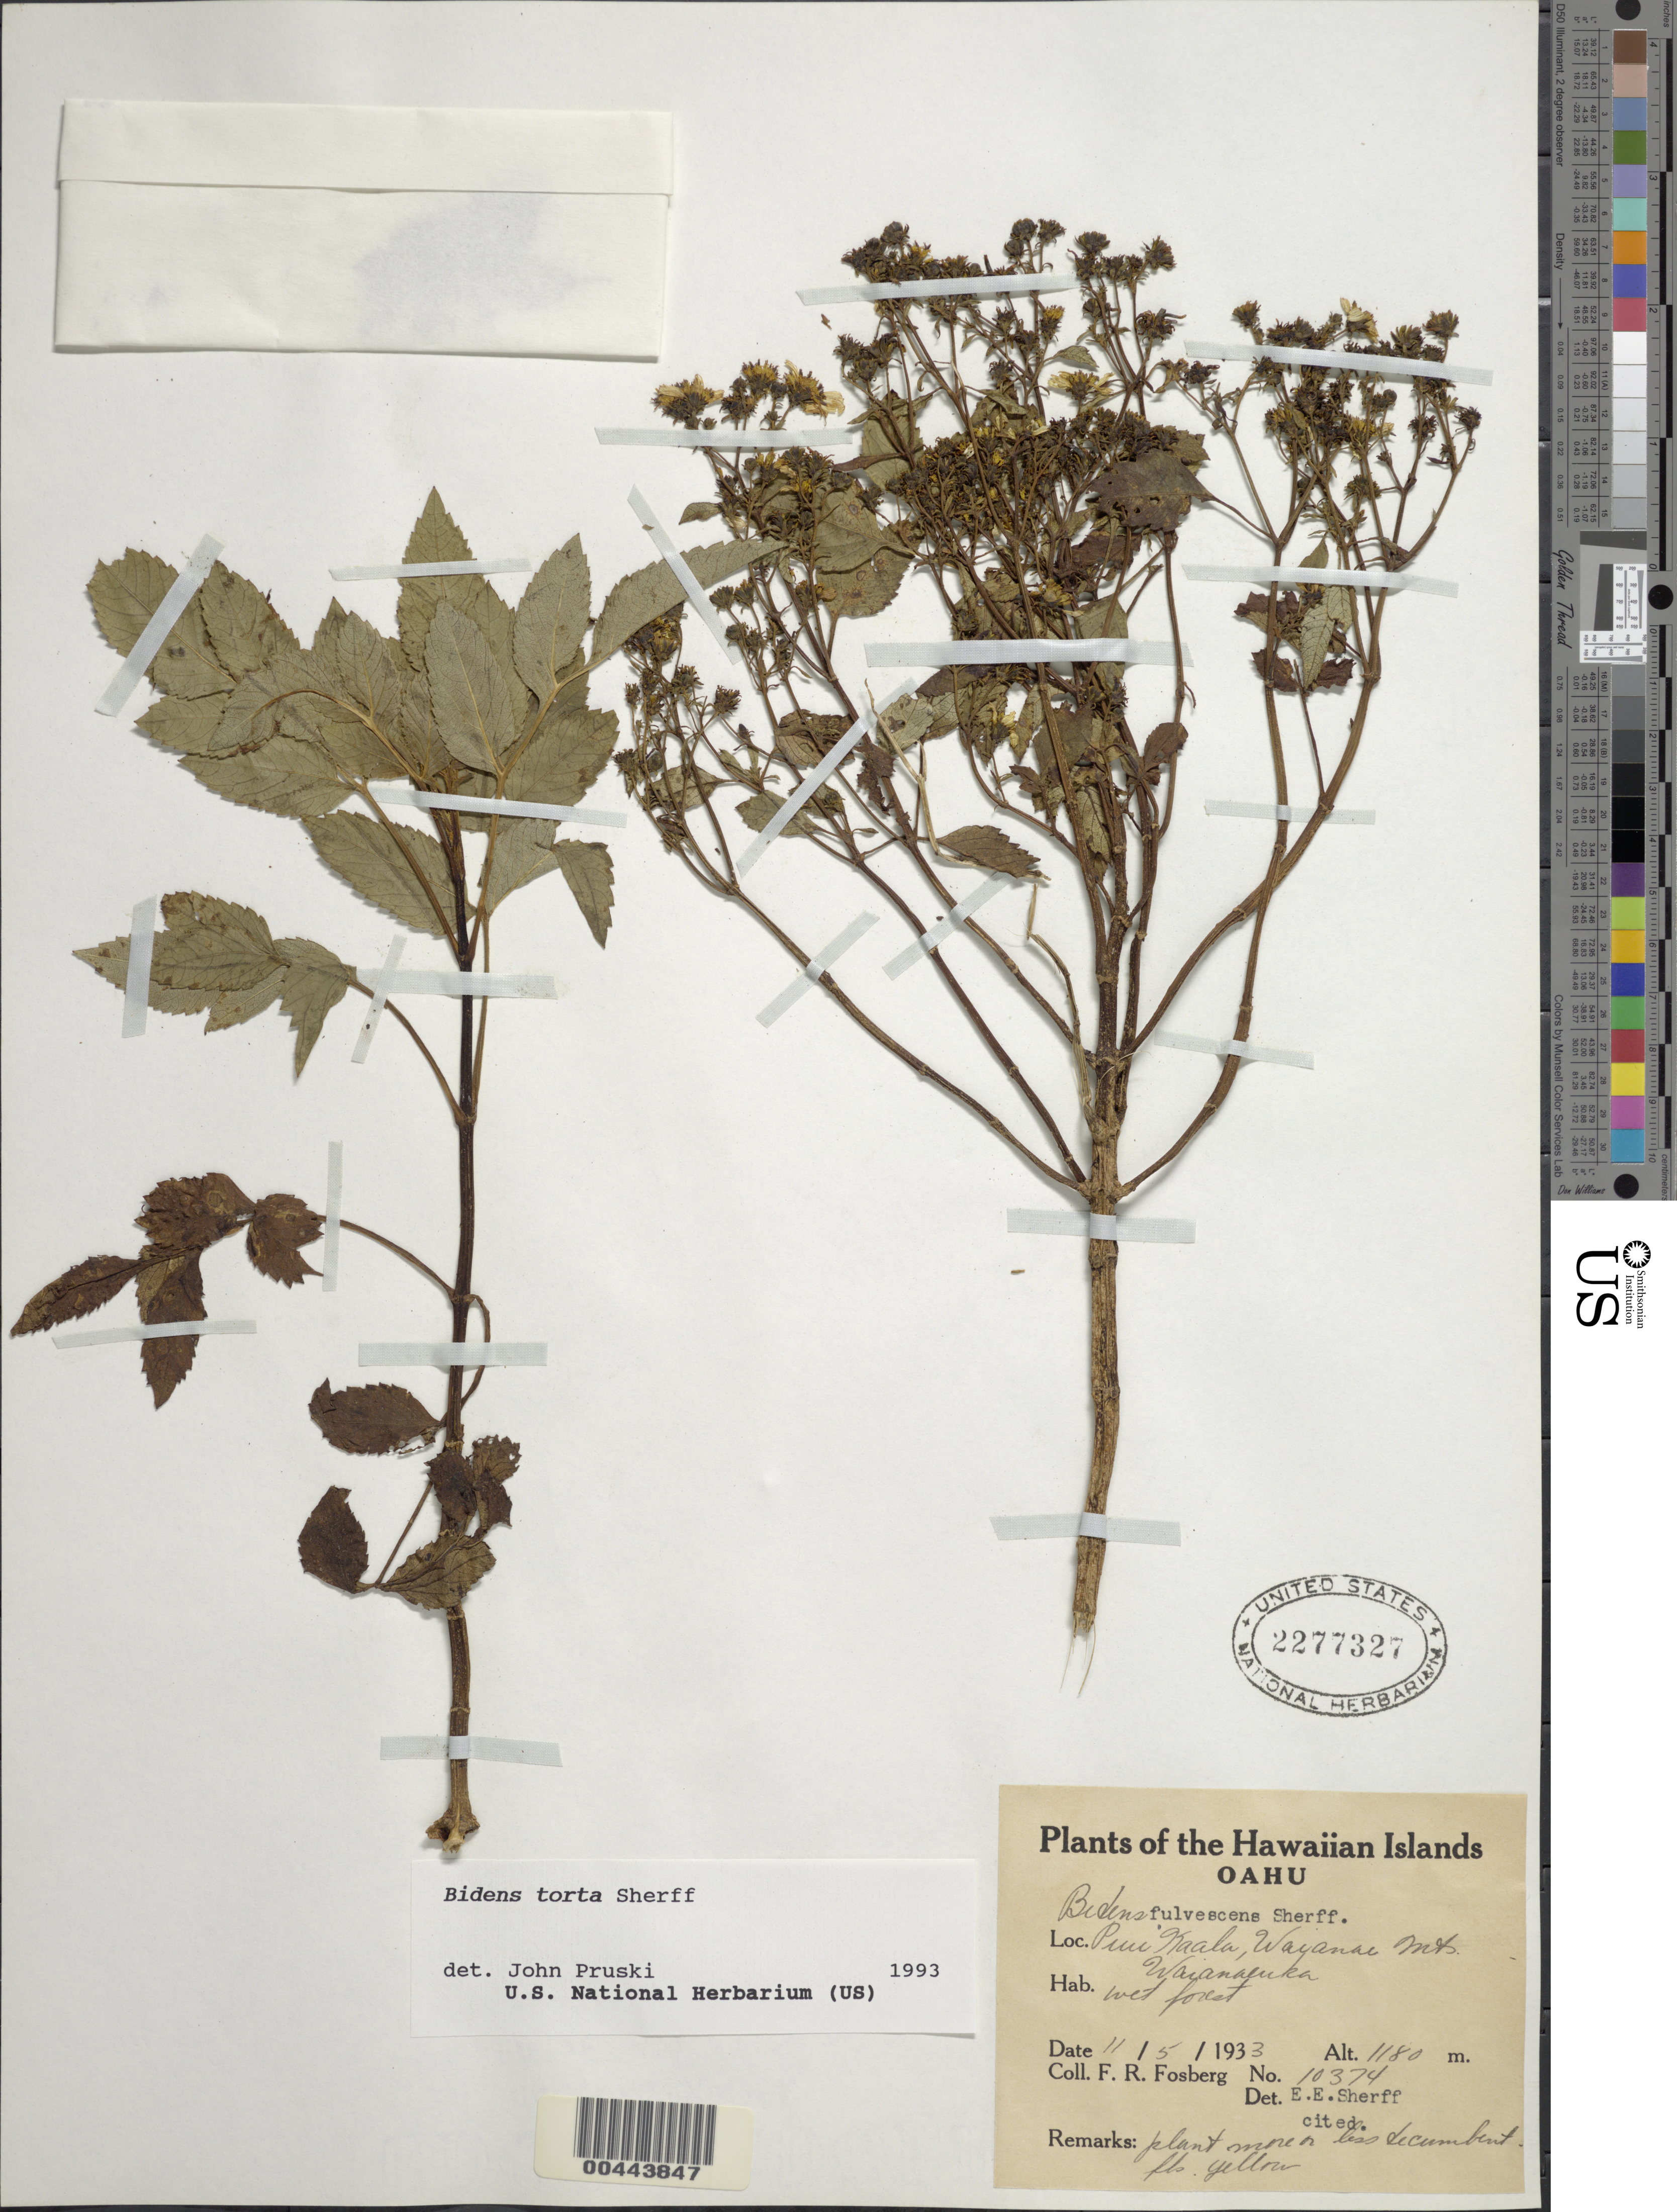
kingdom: Plantae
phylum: Tracheophyta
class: Magnoliopsida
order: Asterales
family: Asteraceae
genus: Bidens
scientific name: Bidens torta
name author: Sherff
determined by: Pruski, J. F.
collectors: F. R. Fosberg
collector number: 10374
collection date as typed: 5 Nov 1933 or 11 May 1933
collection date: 1933-05-11 or 1933-11-05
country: United States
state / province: Hawaii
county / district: Honolulu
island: Oahu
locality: Puu Kaala, Waianae Mountains, Waianaeuka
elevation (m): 1180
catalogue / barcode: US 2277327